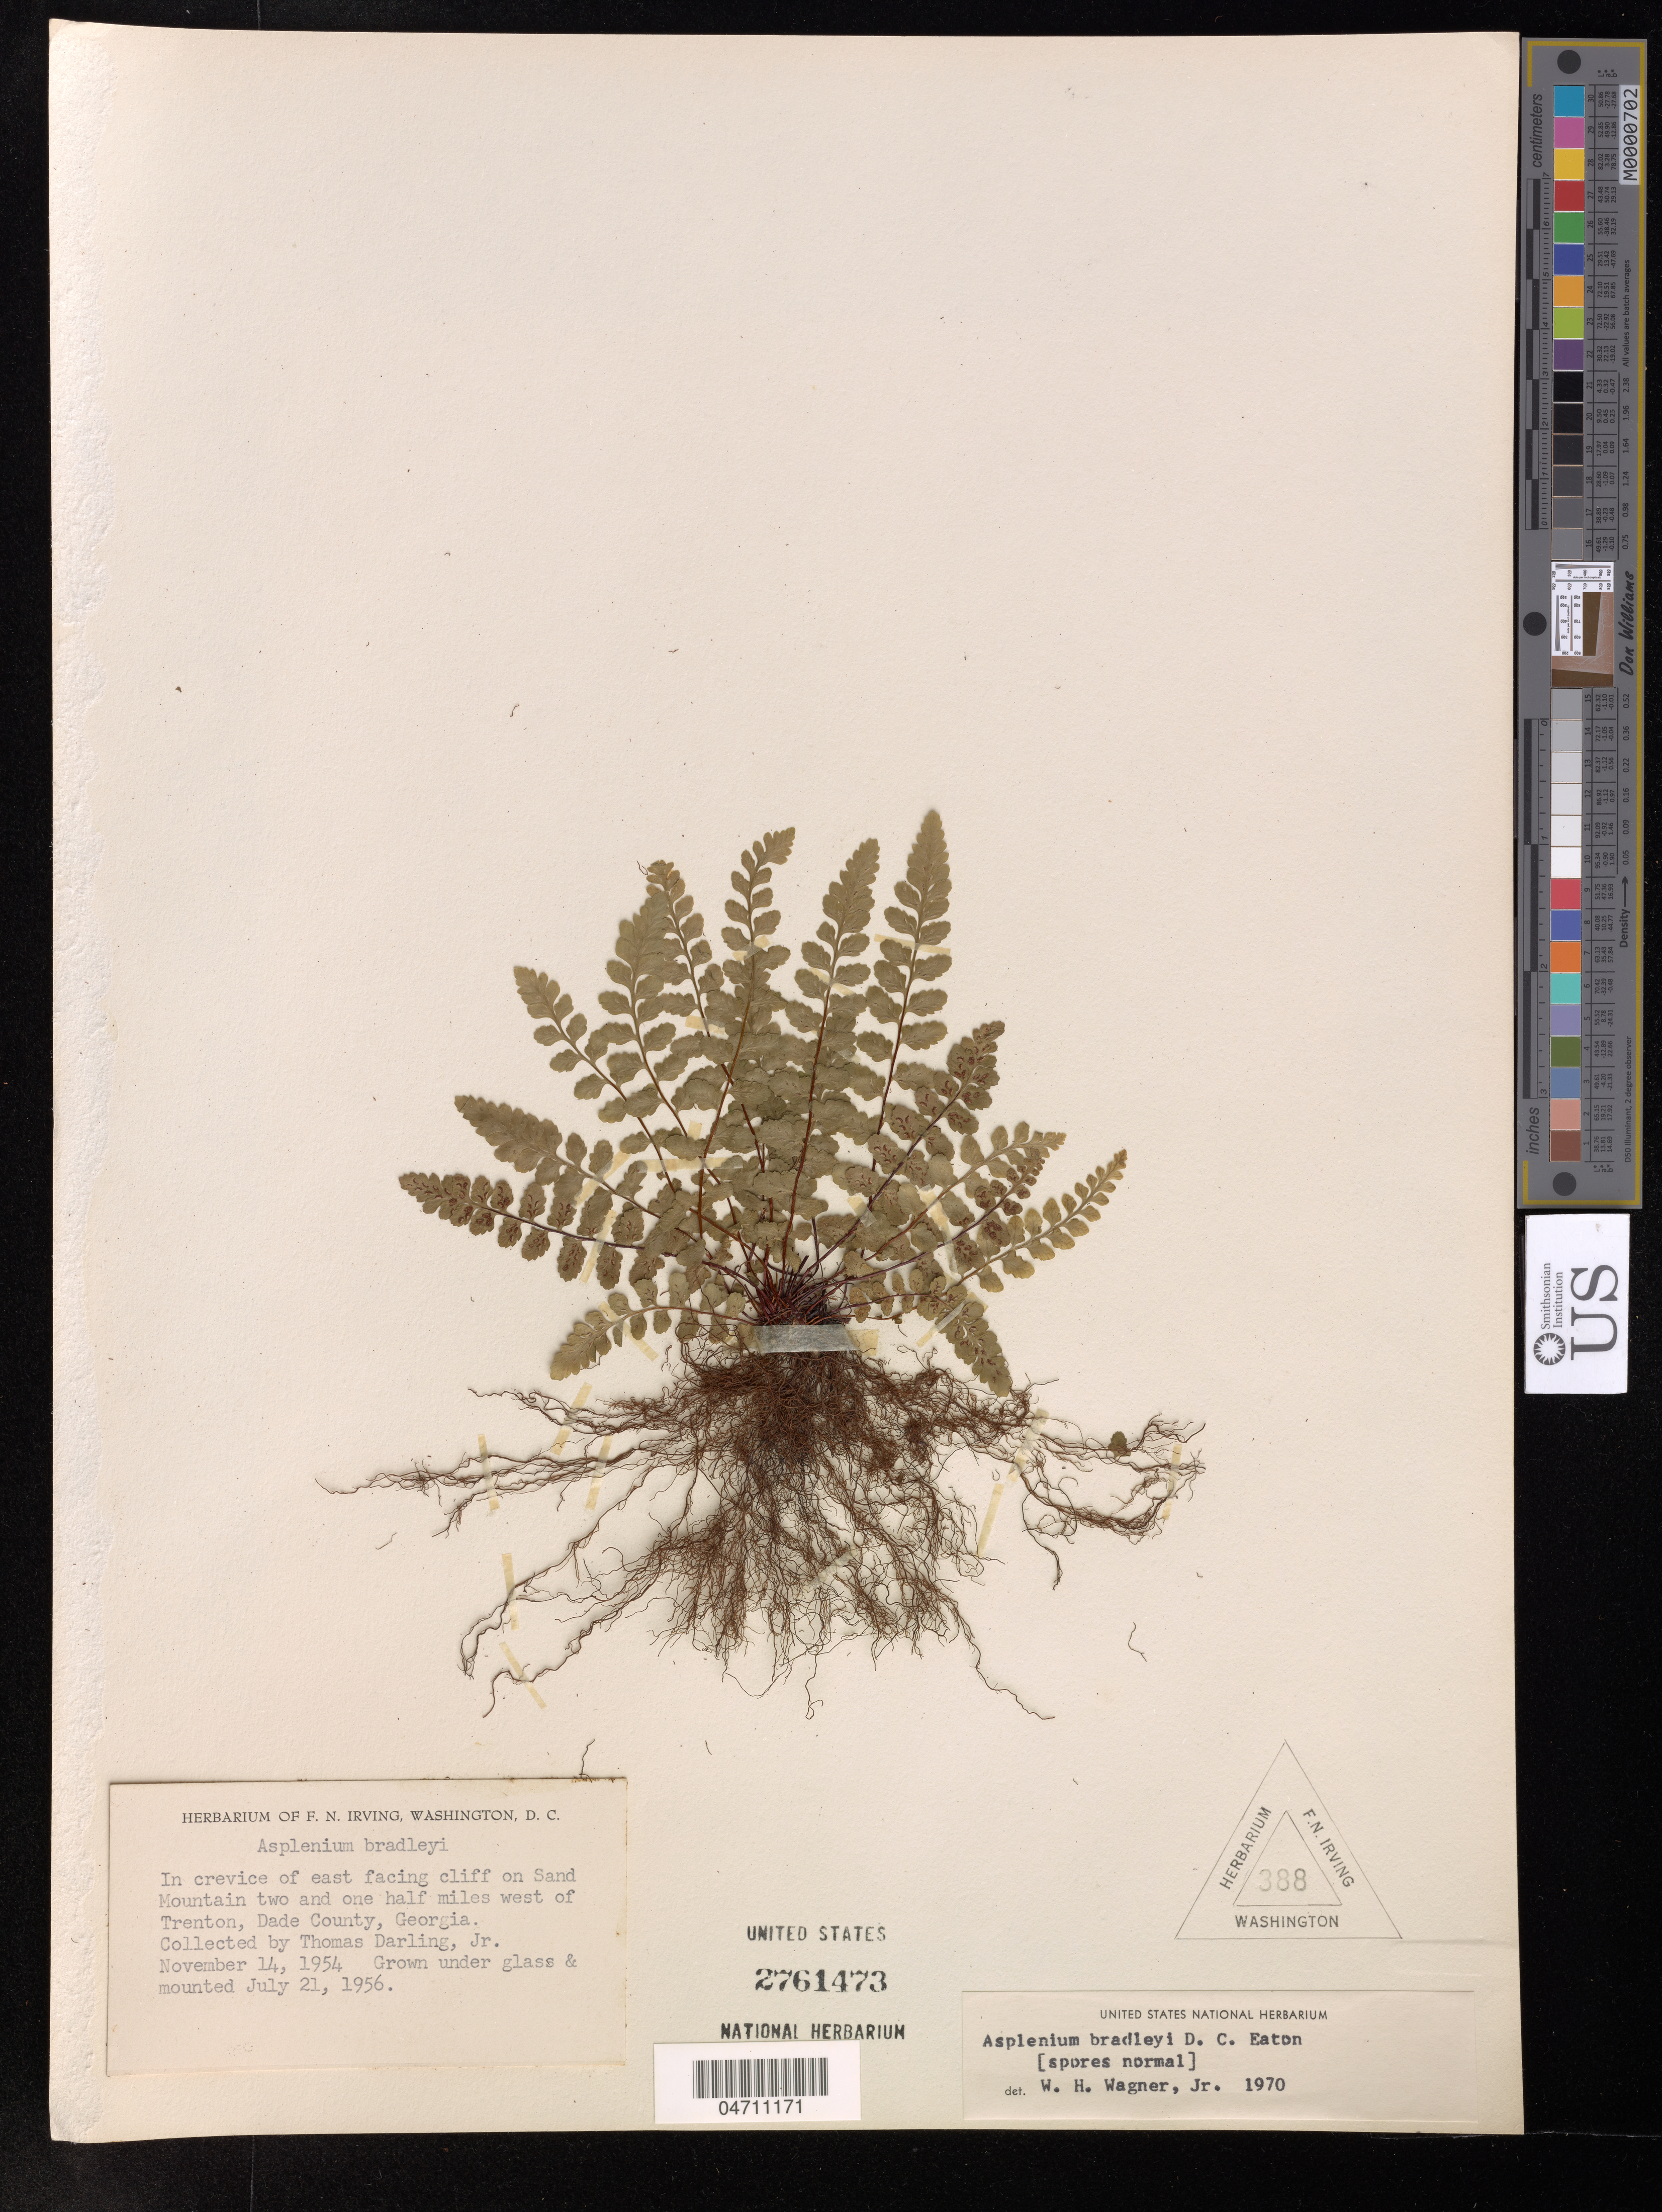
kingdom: Plantae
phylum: Tracheophyta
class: Polypodiopsida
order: Polypodiales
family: Aspleniaceae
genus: Asplenium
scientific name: Asplenium bradleyi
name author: D.C. Eaton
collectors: T. Darling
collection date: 1954-11-14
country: United States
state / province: Georgia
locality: On Sand Mountain two and one half miles west of Trenton, Dade County.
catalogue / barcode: US 2761473